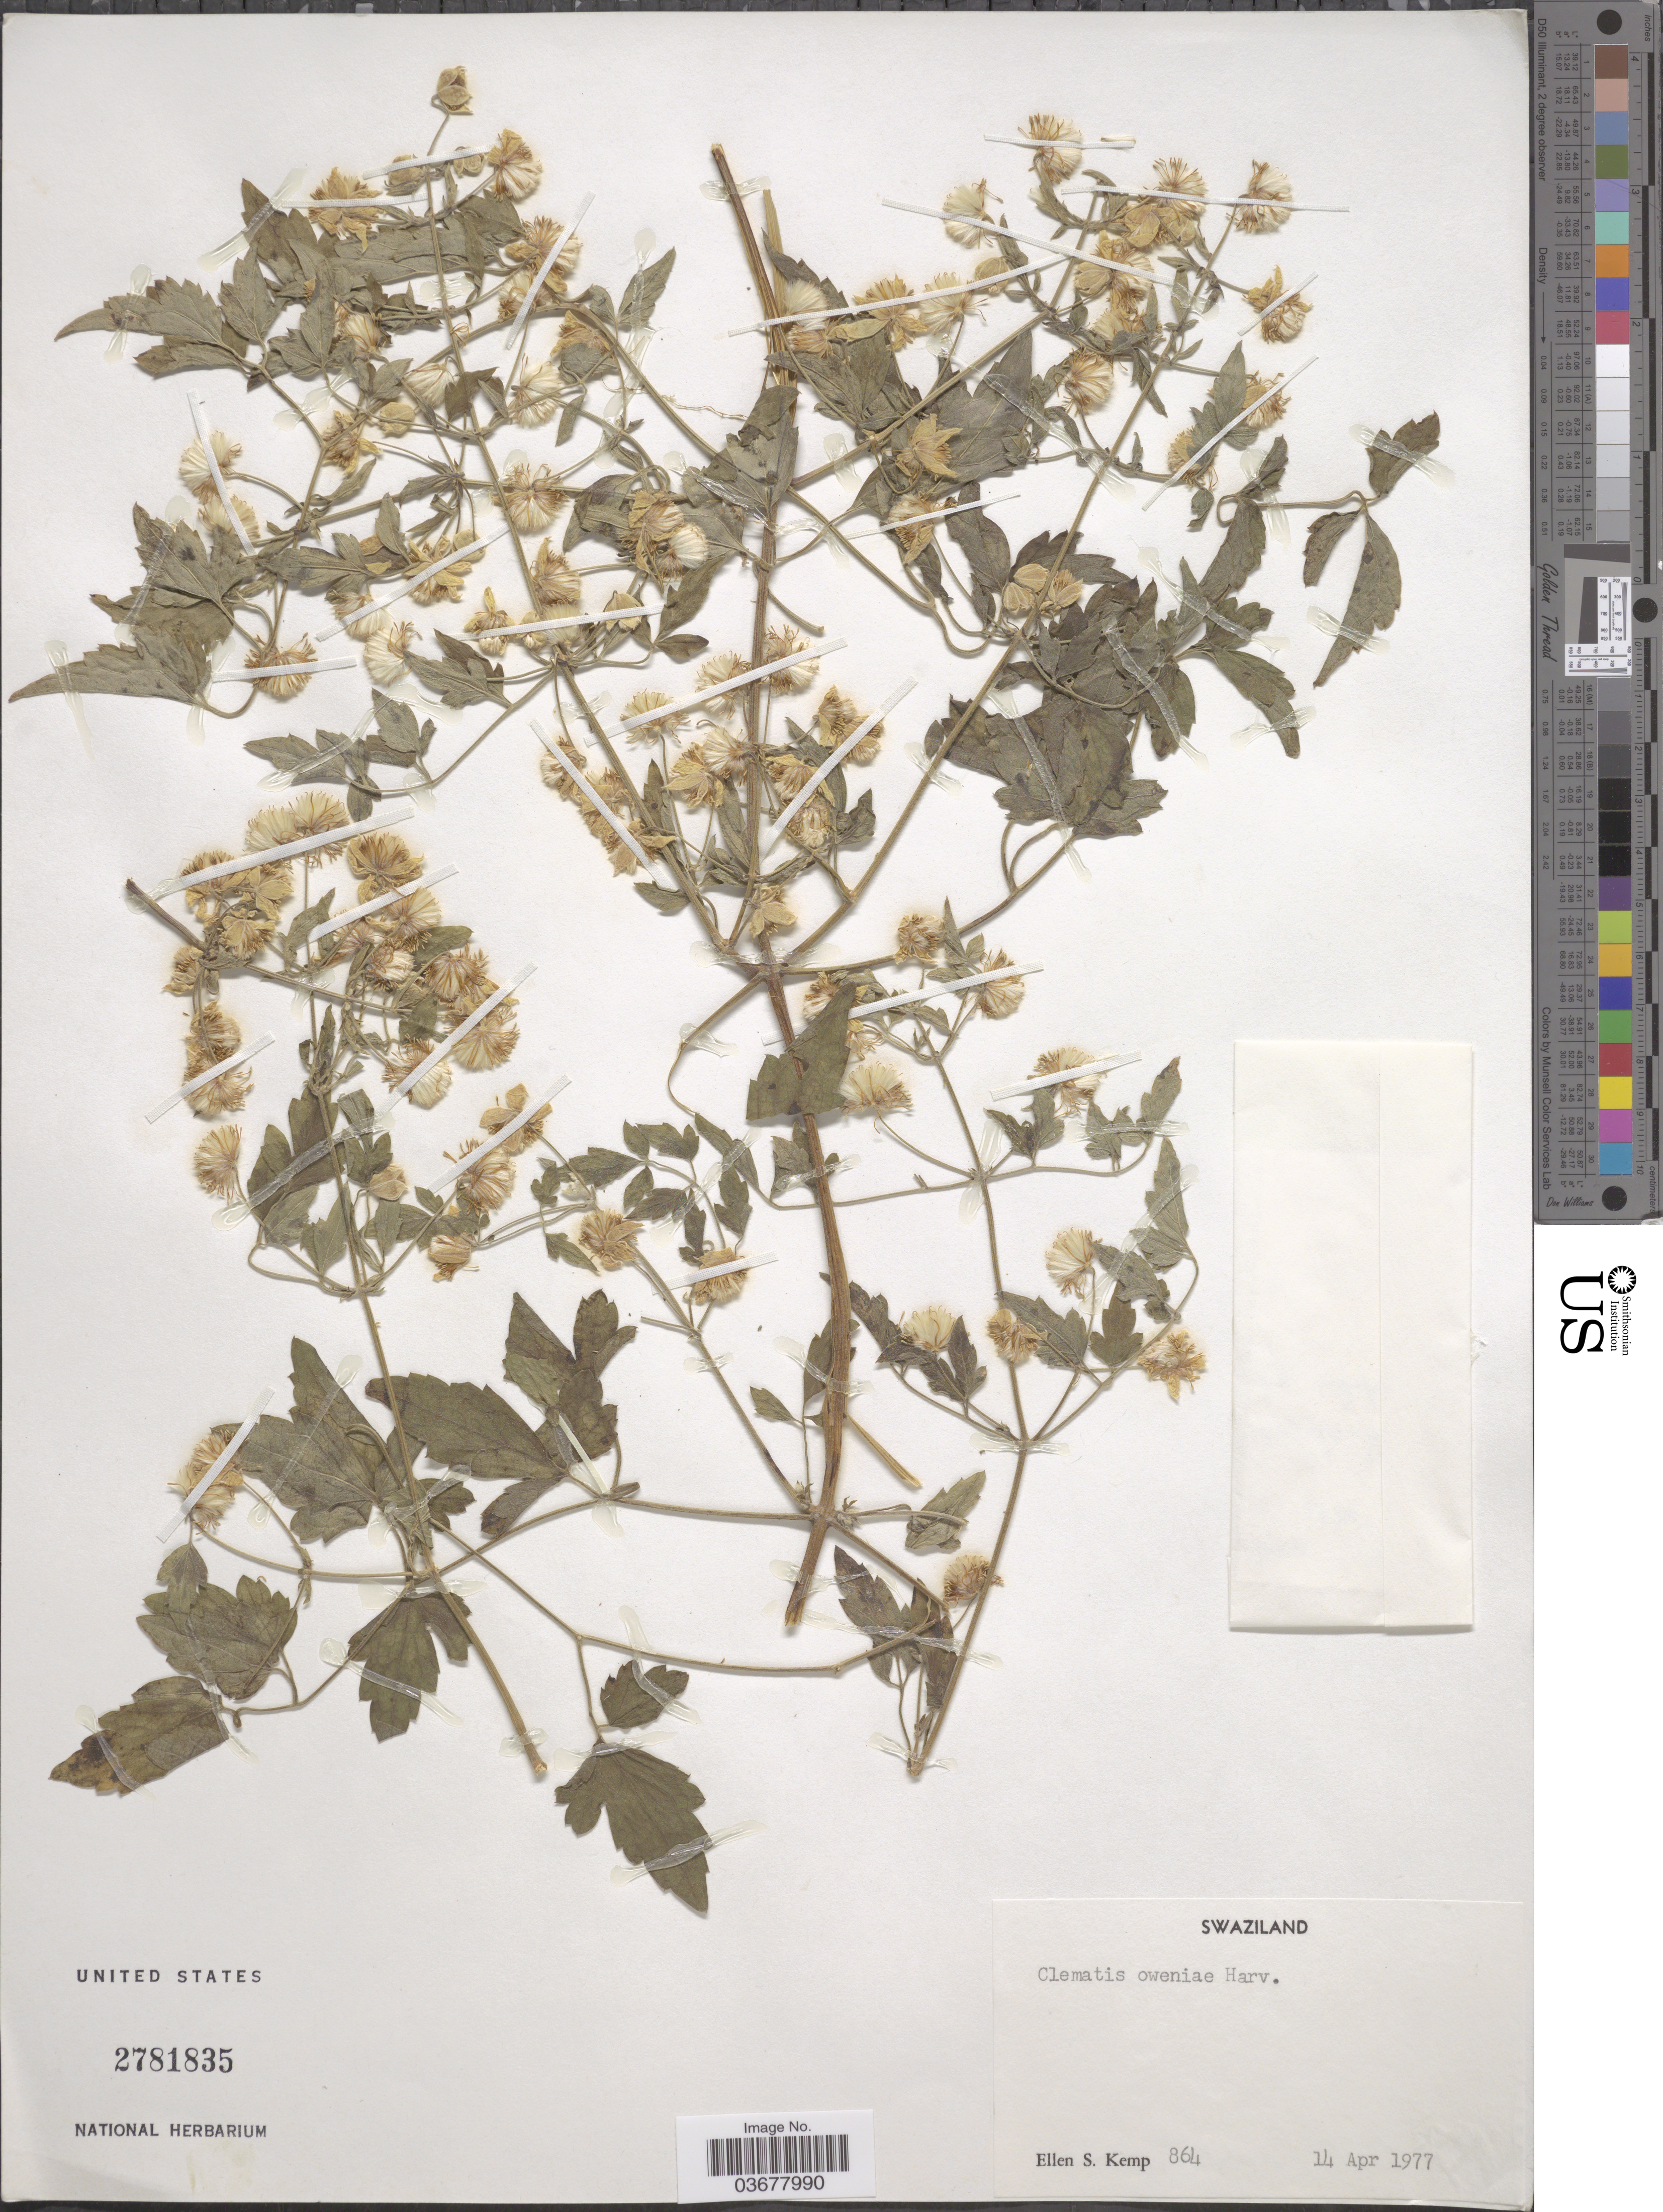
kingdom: Plantae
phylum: Tracheophyta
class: Magnoliopsida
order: Ranunculales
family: Ranunculaceae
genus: Clematis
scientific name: Clematis oweniae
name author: Harv.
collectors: E. S. Kemp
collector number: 864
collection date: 1977-04-14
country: Eswatini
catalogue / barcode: US 2781835